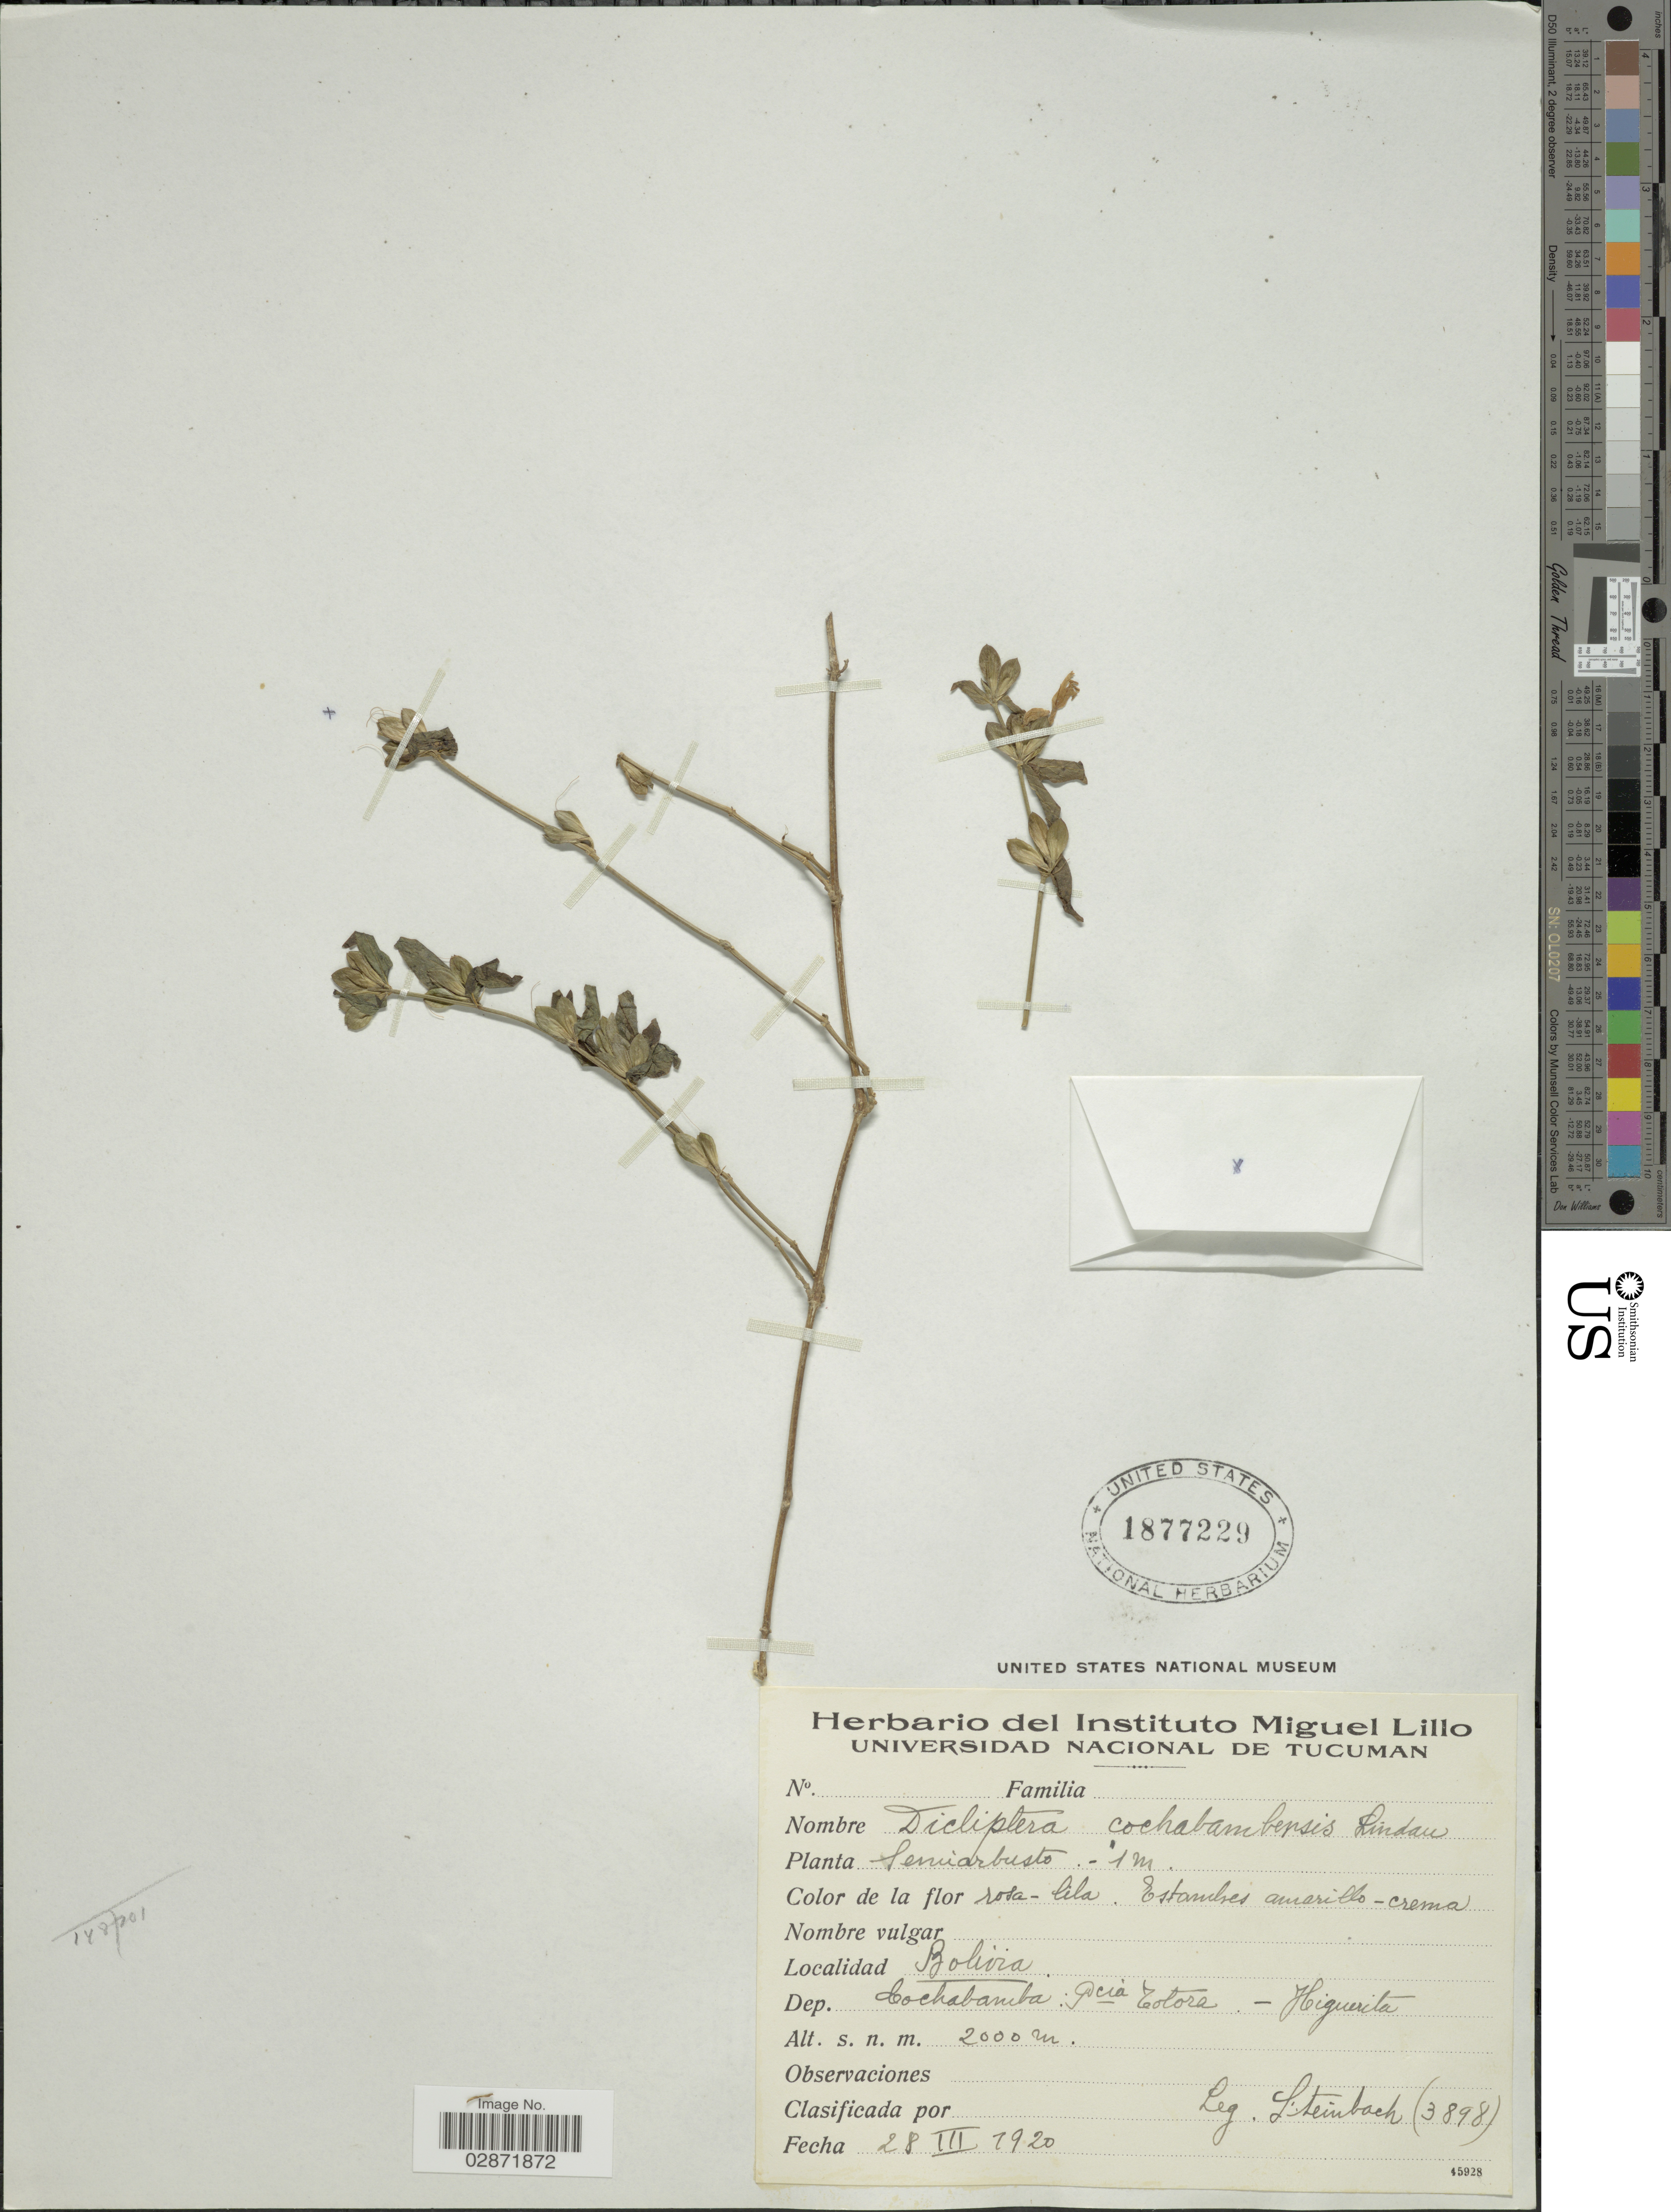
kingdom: Plantae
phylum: Tracheophyta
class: Magnoliopsida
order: Lamiales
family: Acanthaceae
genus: Dicliptera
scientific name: Dicliptera cochabambensis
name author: Lindau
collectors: Steinbach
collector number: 3898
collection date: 1920-03-28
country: Bolivia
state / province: Cochabamba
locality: Dep. Cochabamba. Pcia. Totora, Higuerita.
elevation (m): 2000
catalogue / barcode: US 1877229